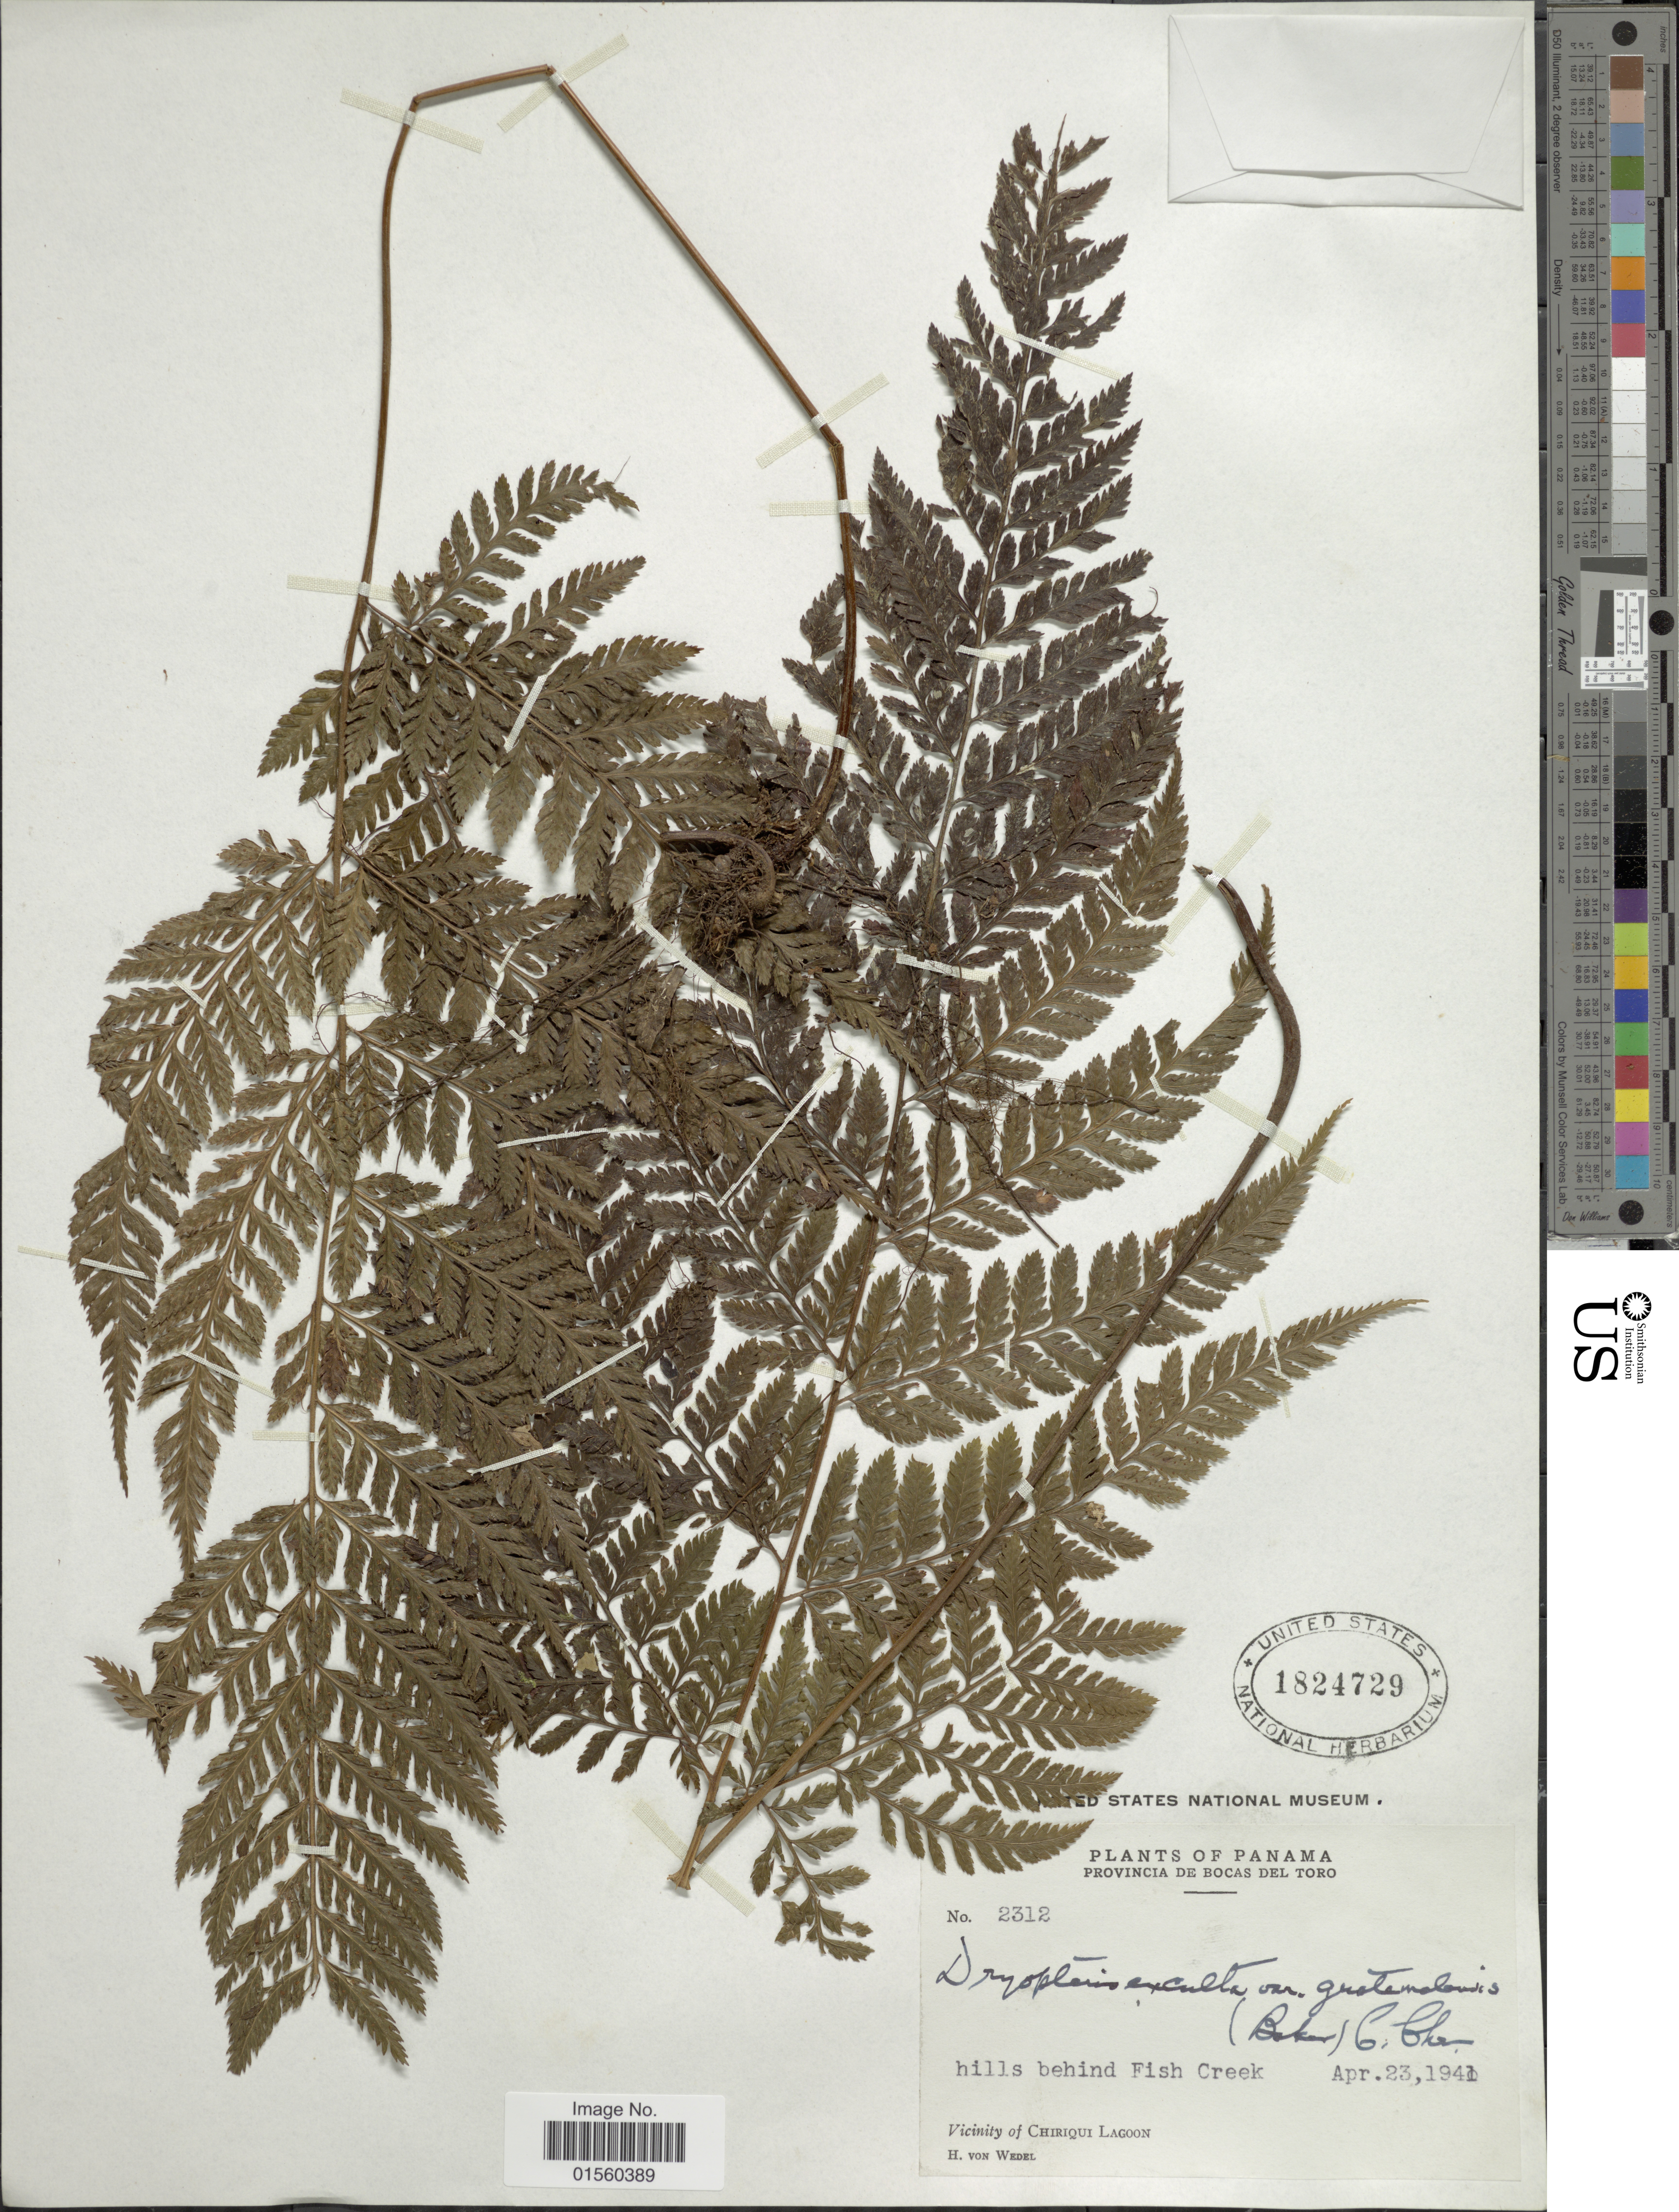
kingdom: Plantae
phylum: Tracheophyta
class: Polypodiopsida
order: Polypodiales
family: Dryopteridaceae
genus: Parapolystichum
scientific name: Parapolystichum excultum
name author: (Mett.) Labiak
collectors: H. von Wedel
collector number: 2312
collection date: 1941-04-23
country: Panama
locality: Provincia de Bocas del Toro, hills behind Fish Creek, Vicinity of Chiriqui Lagoon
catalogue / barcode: US 1824729